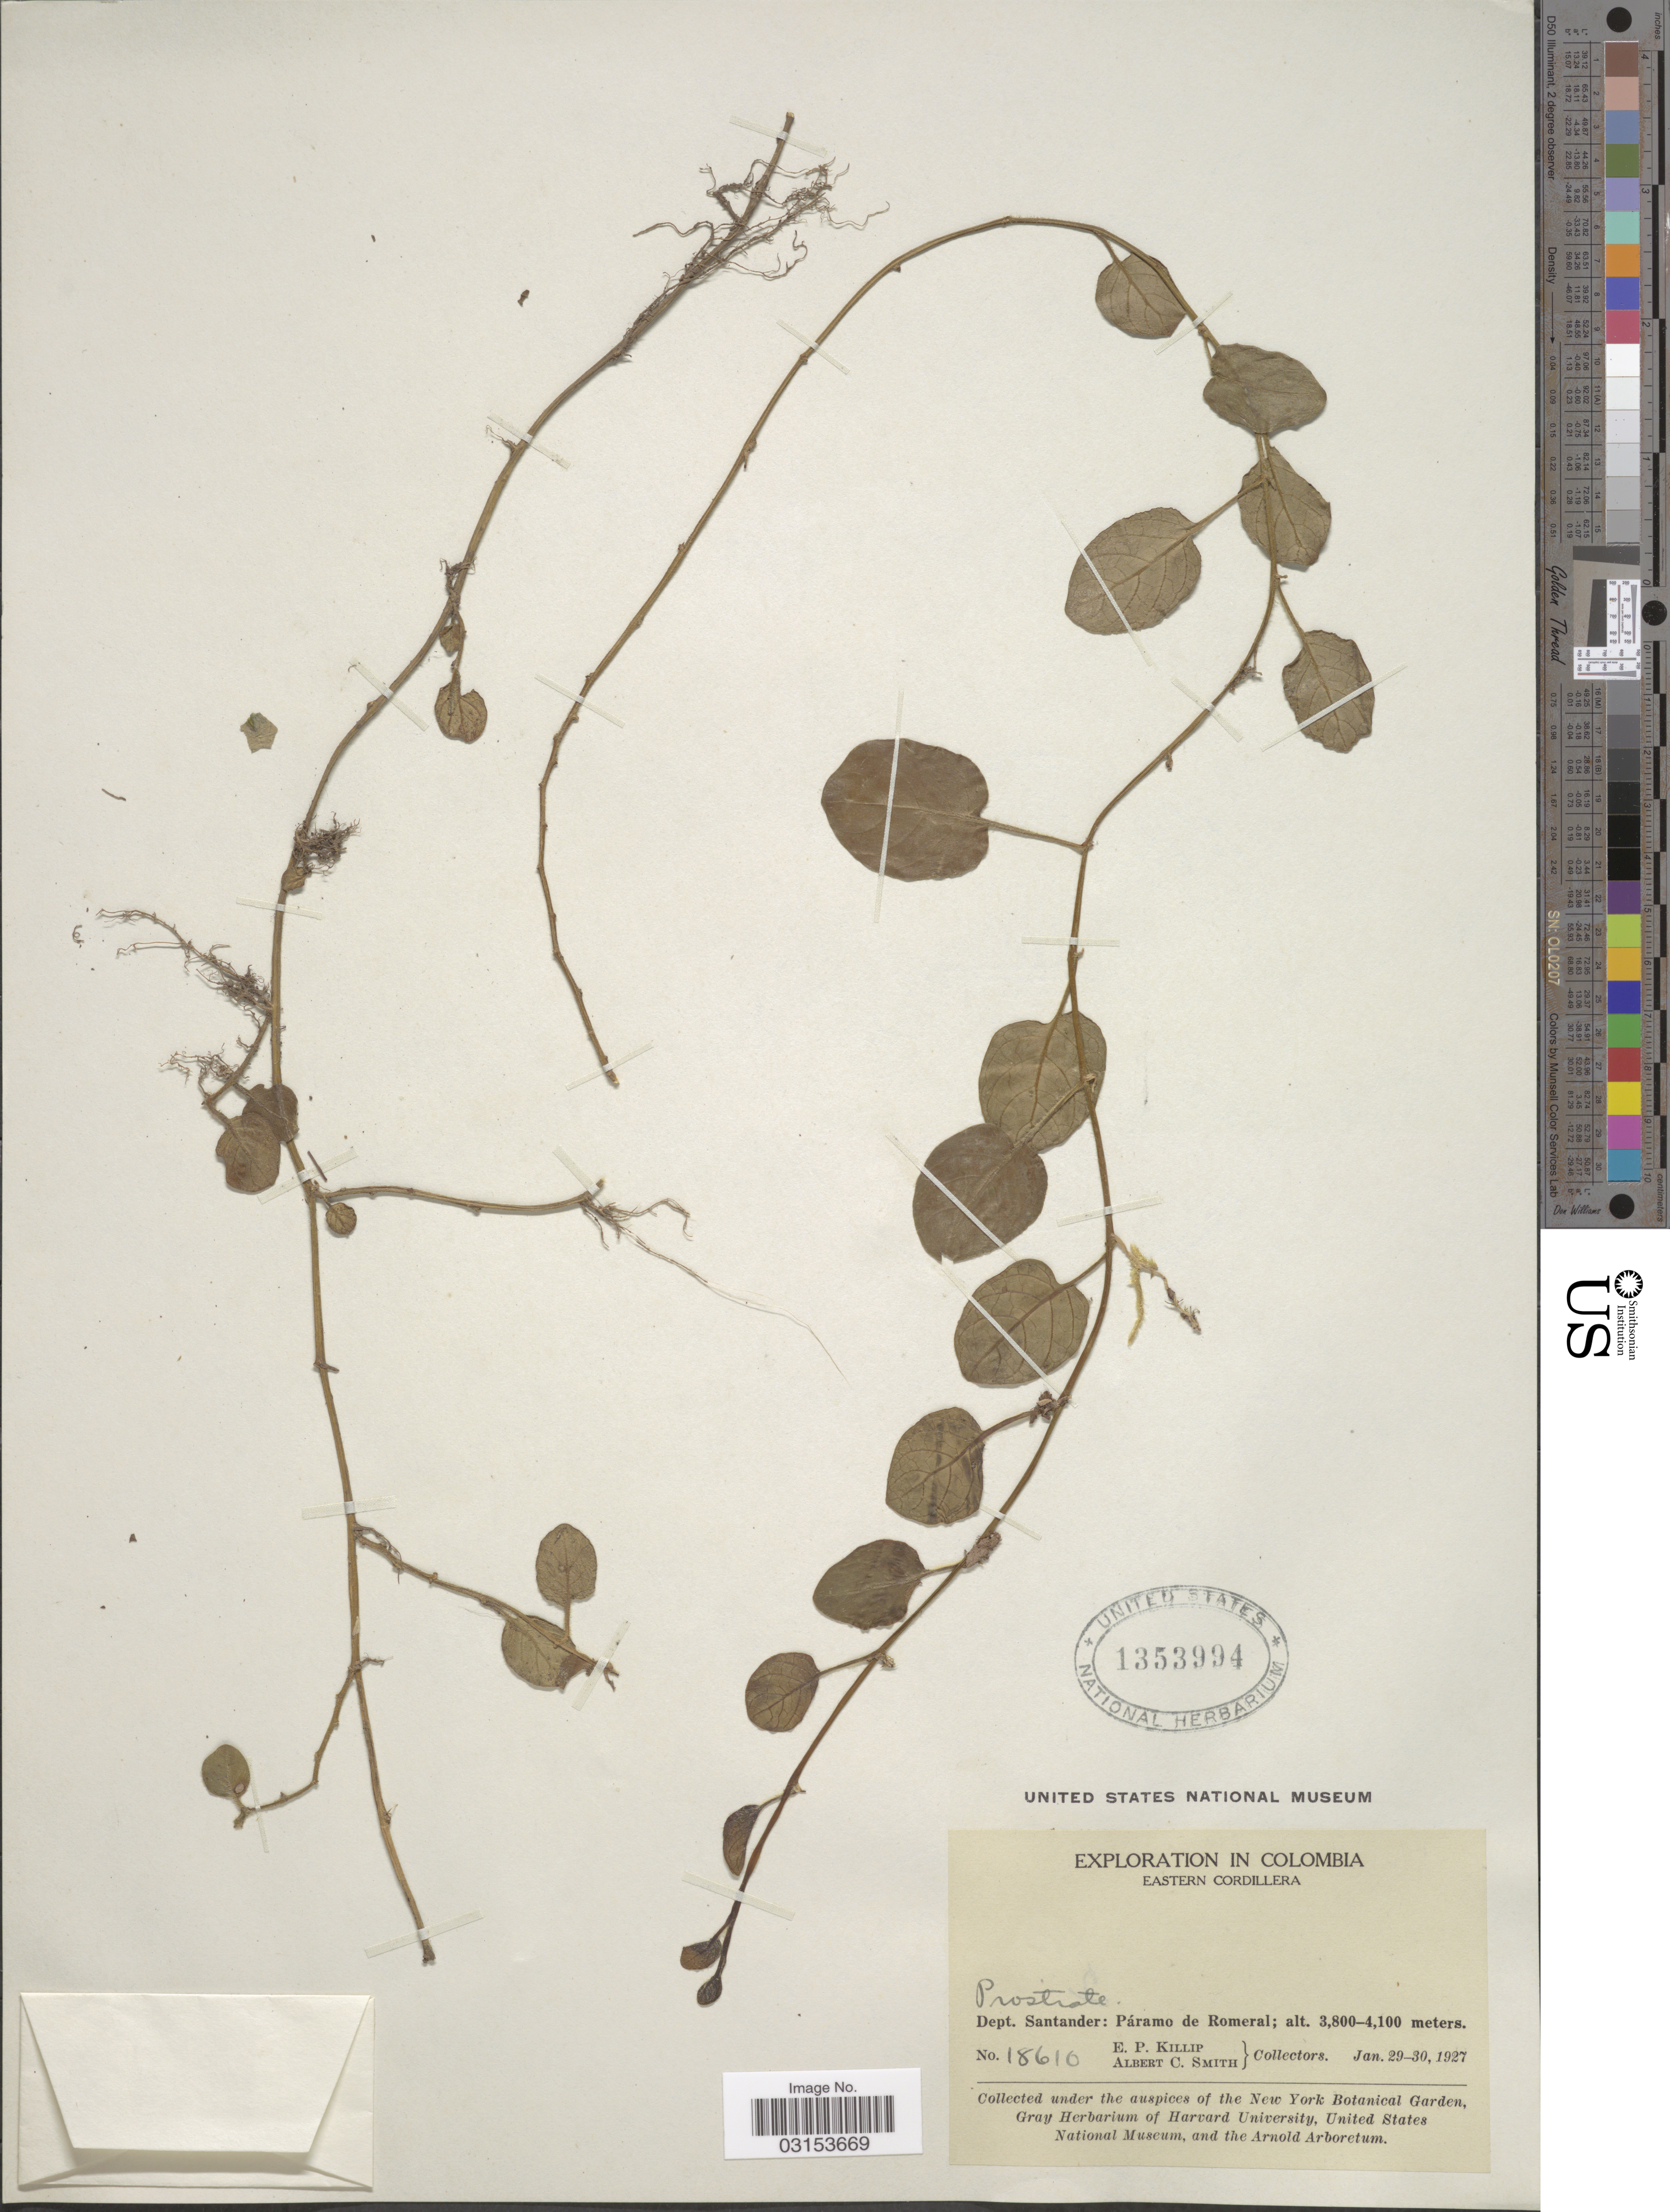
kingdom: Plantae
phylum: Tracheophyta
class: Magnoliopsida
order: Solanales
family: Convolvulaceae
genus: Ipomoea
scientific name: Ipomoea sp.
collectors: E. P. Killip & A. C. Smith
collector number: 18610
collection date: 1927-01-29/1927-01-30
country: Colombia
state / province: Santander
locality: Eastern Cordillera. Dept. Santander: Páramo de Romeral.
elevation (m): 3800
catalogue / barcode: US 1353994